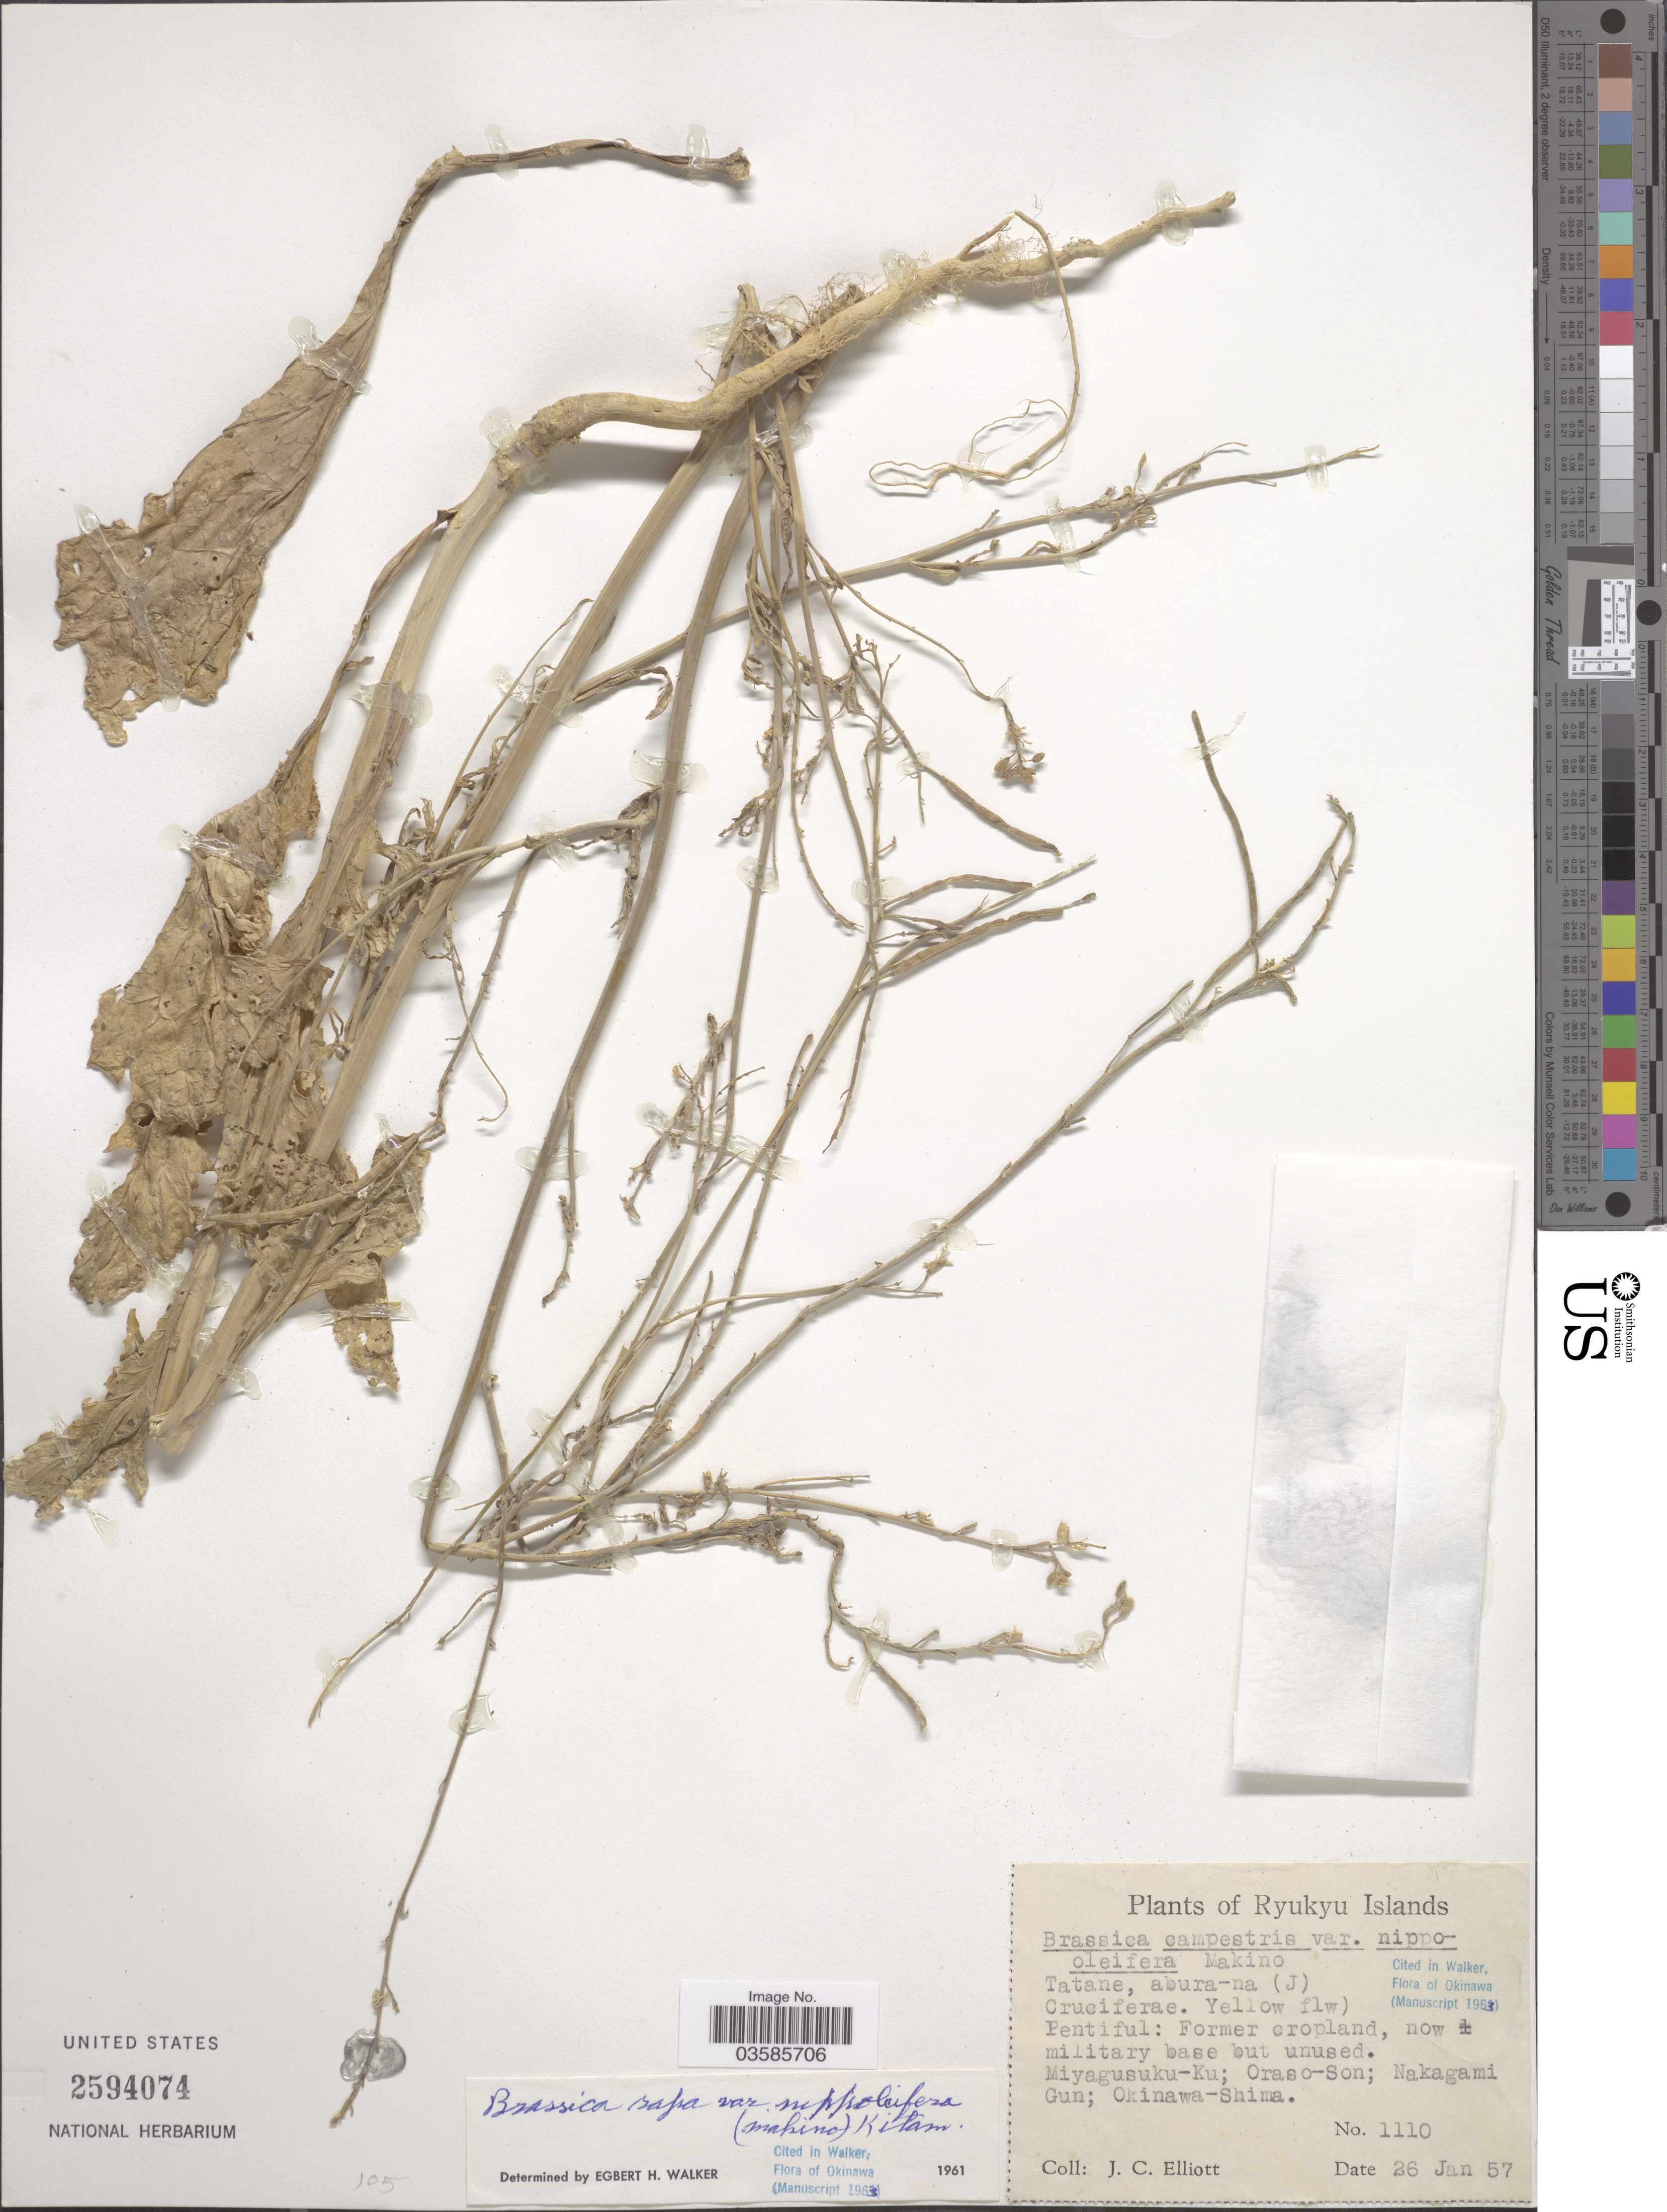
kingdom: Plantae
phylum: Tracheophyta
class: Magnoliopsida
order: Brassicales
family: Brassicaceae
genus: Brassica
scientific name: Brassica rapa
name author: L.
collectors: J. C. Elliott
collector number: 1110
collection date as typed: Transcribed d/m/y: 26/1/57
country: Japan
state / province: Okinawa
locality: Ryukyu Islands; Miyagusuku-Ku; Oraso- Son; Nakagami Gun; Okinawa-Shima.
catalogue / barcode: US 2594074